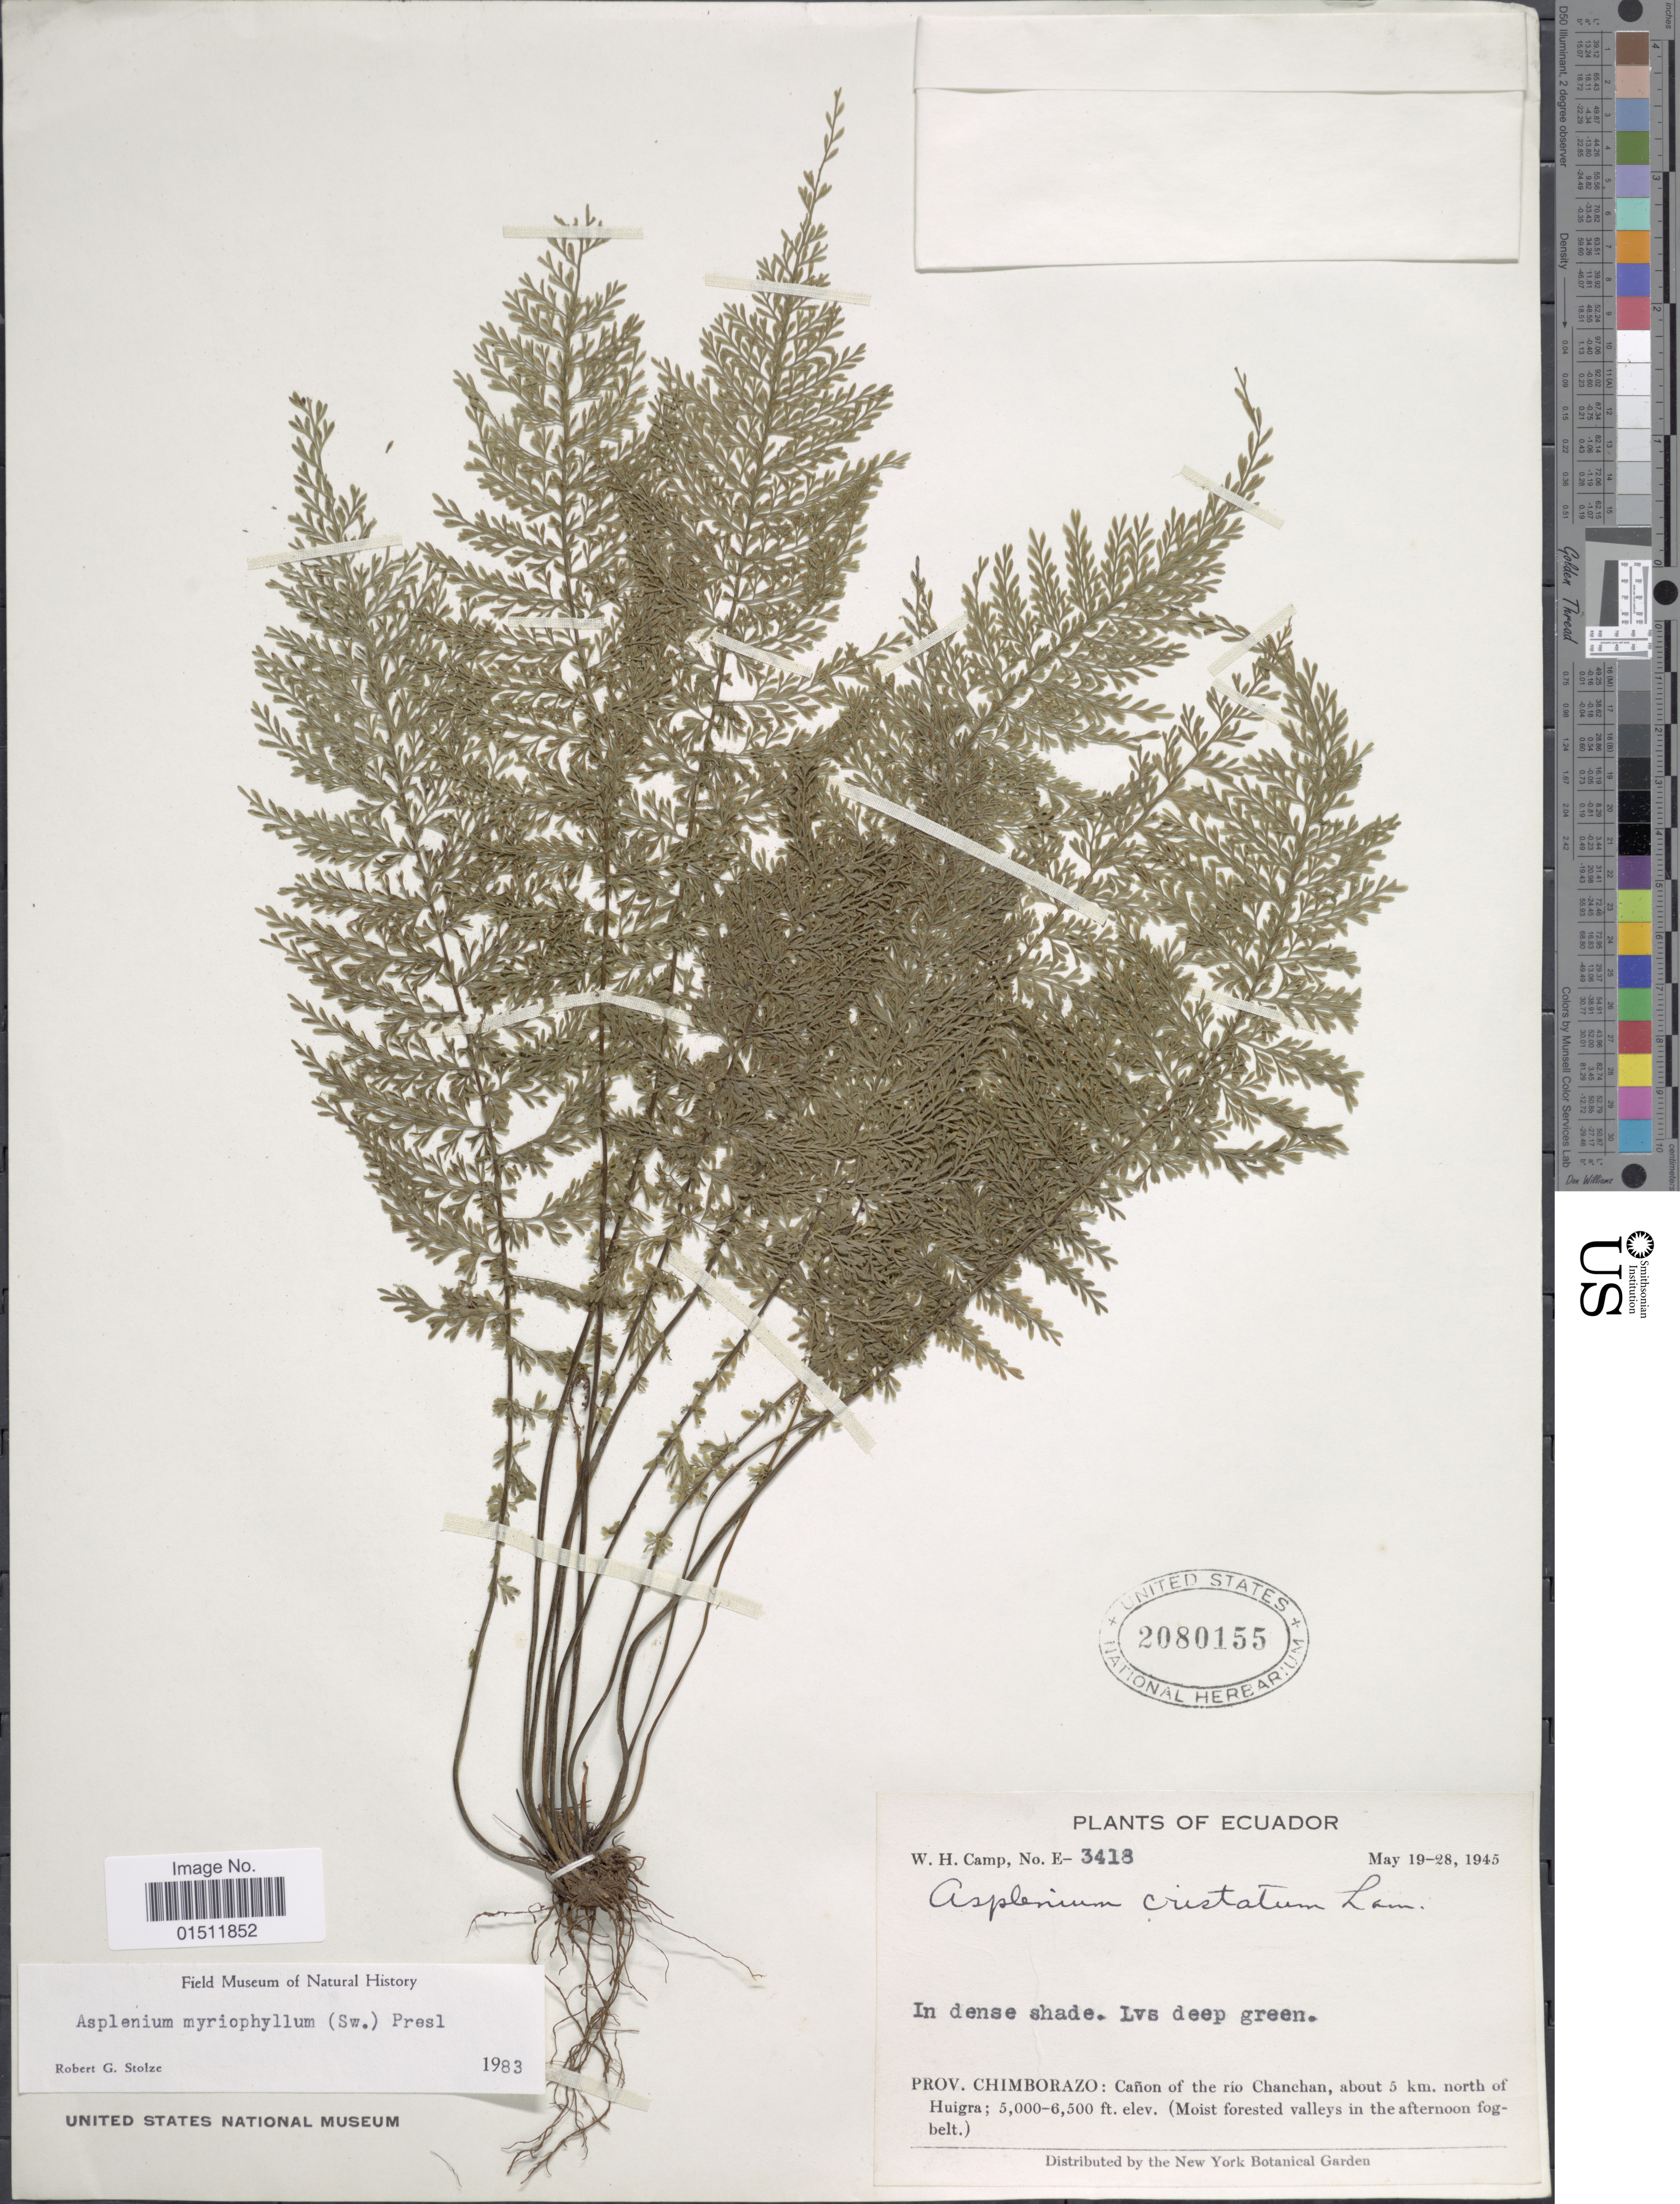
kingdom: Plantae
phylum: Tracheophyta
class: Polypodiopsida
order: Polypodiales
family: Aspleniaceae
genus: Asplenium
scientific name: Asplenium myriophyllum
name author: (Sw.) C. Presl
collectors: W. H. Camp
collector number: E-3418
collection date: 1945-05-19/1945-05-28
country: Ecuador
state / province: Chimborazo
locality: Canon of the Rio Chanchan, about 5 km north of Huigra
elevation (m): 1524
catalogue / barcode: US 2080155